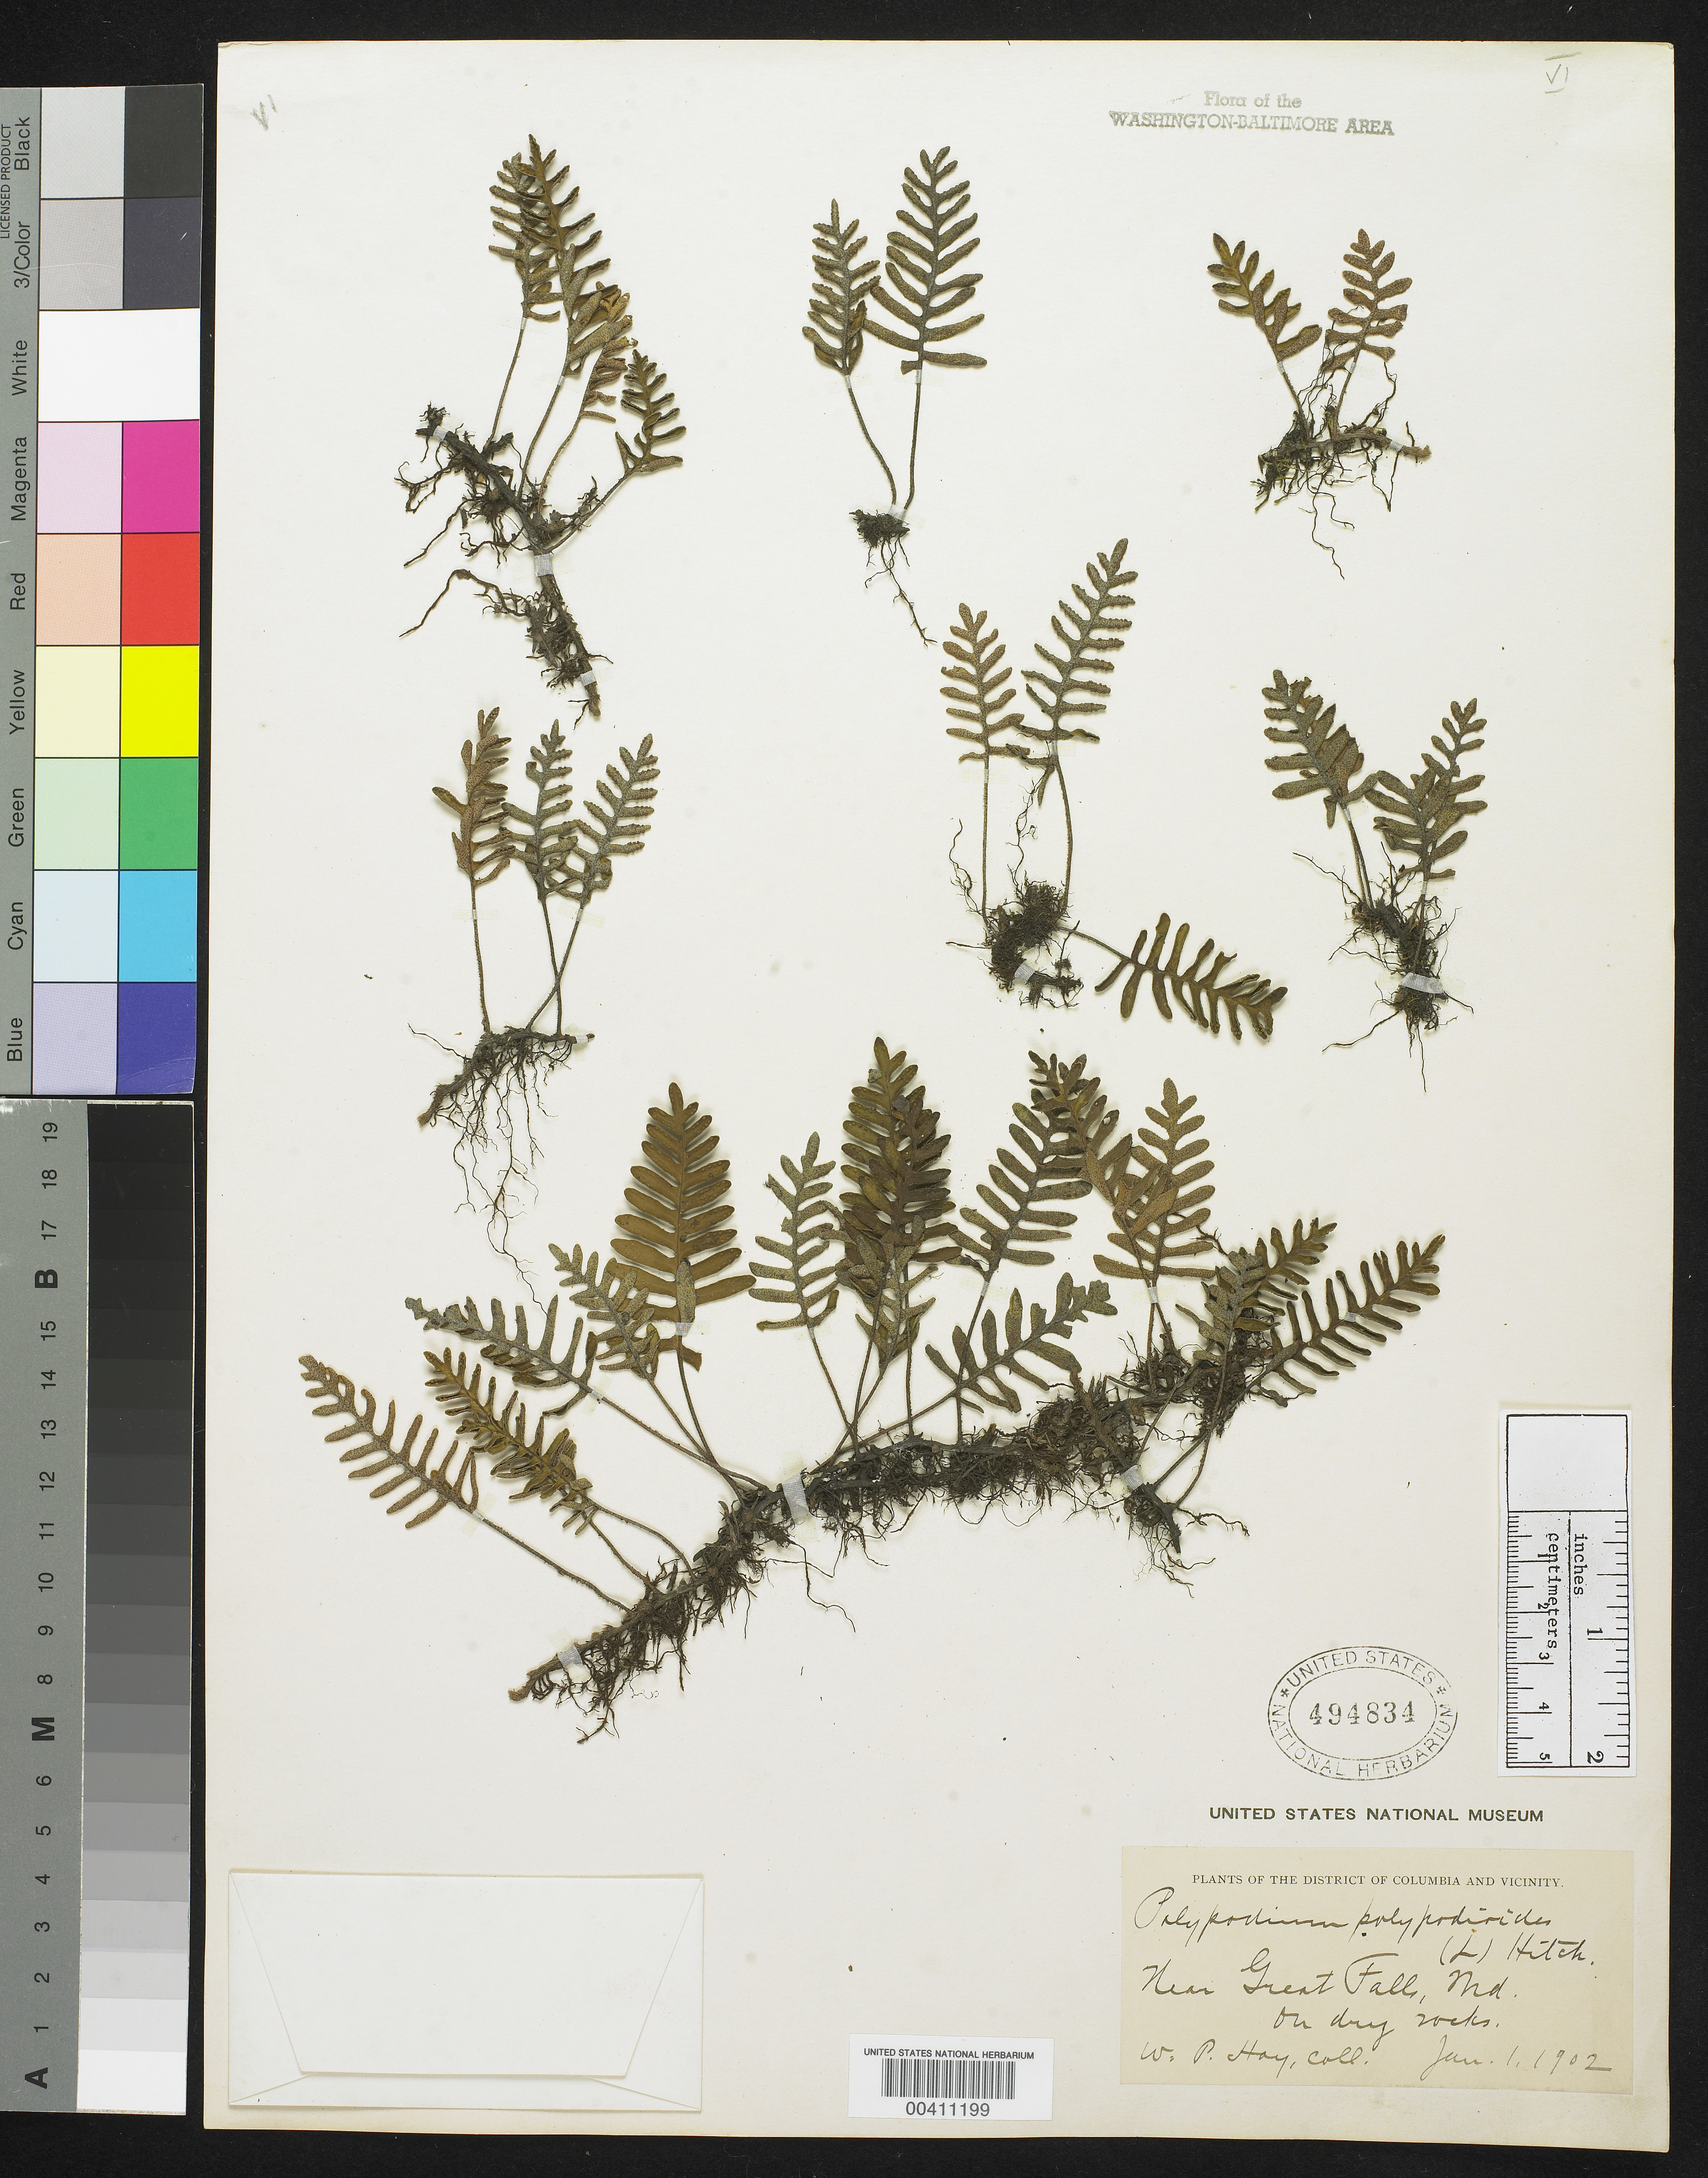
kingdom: Plantae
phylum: Tracheophyta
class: Polypodiopsida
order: Polypodiales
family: Polypodiaceae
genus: Pleopeltis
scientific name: Pleopeltis polypodioides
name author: (L.) E.G. Andrews & Windham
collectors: W. P. Hay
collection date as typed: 01 Jan 1902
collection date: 1902-01-01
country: United States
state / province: Maryland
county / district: Montgomery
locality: Near Great Falls C. & O. Canal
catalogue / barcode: US 494834